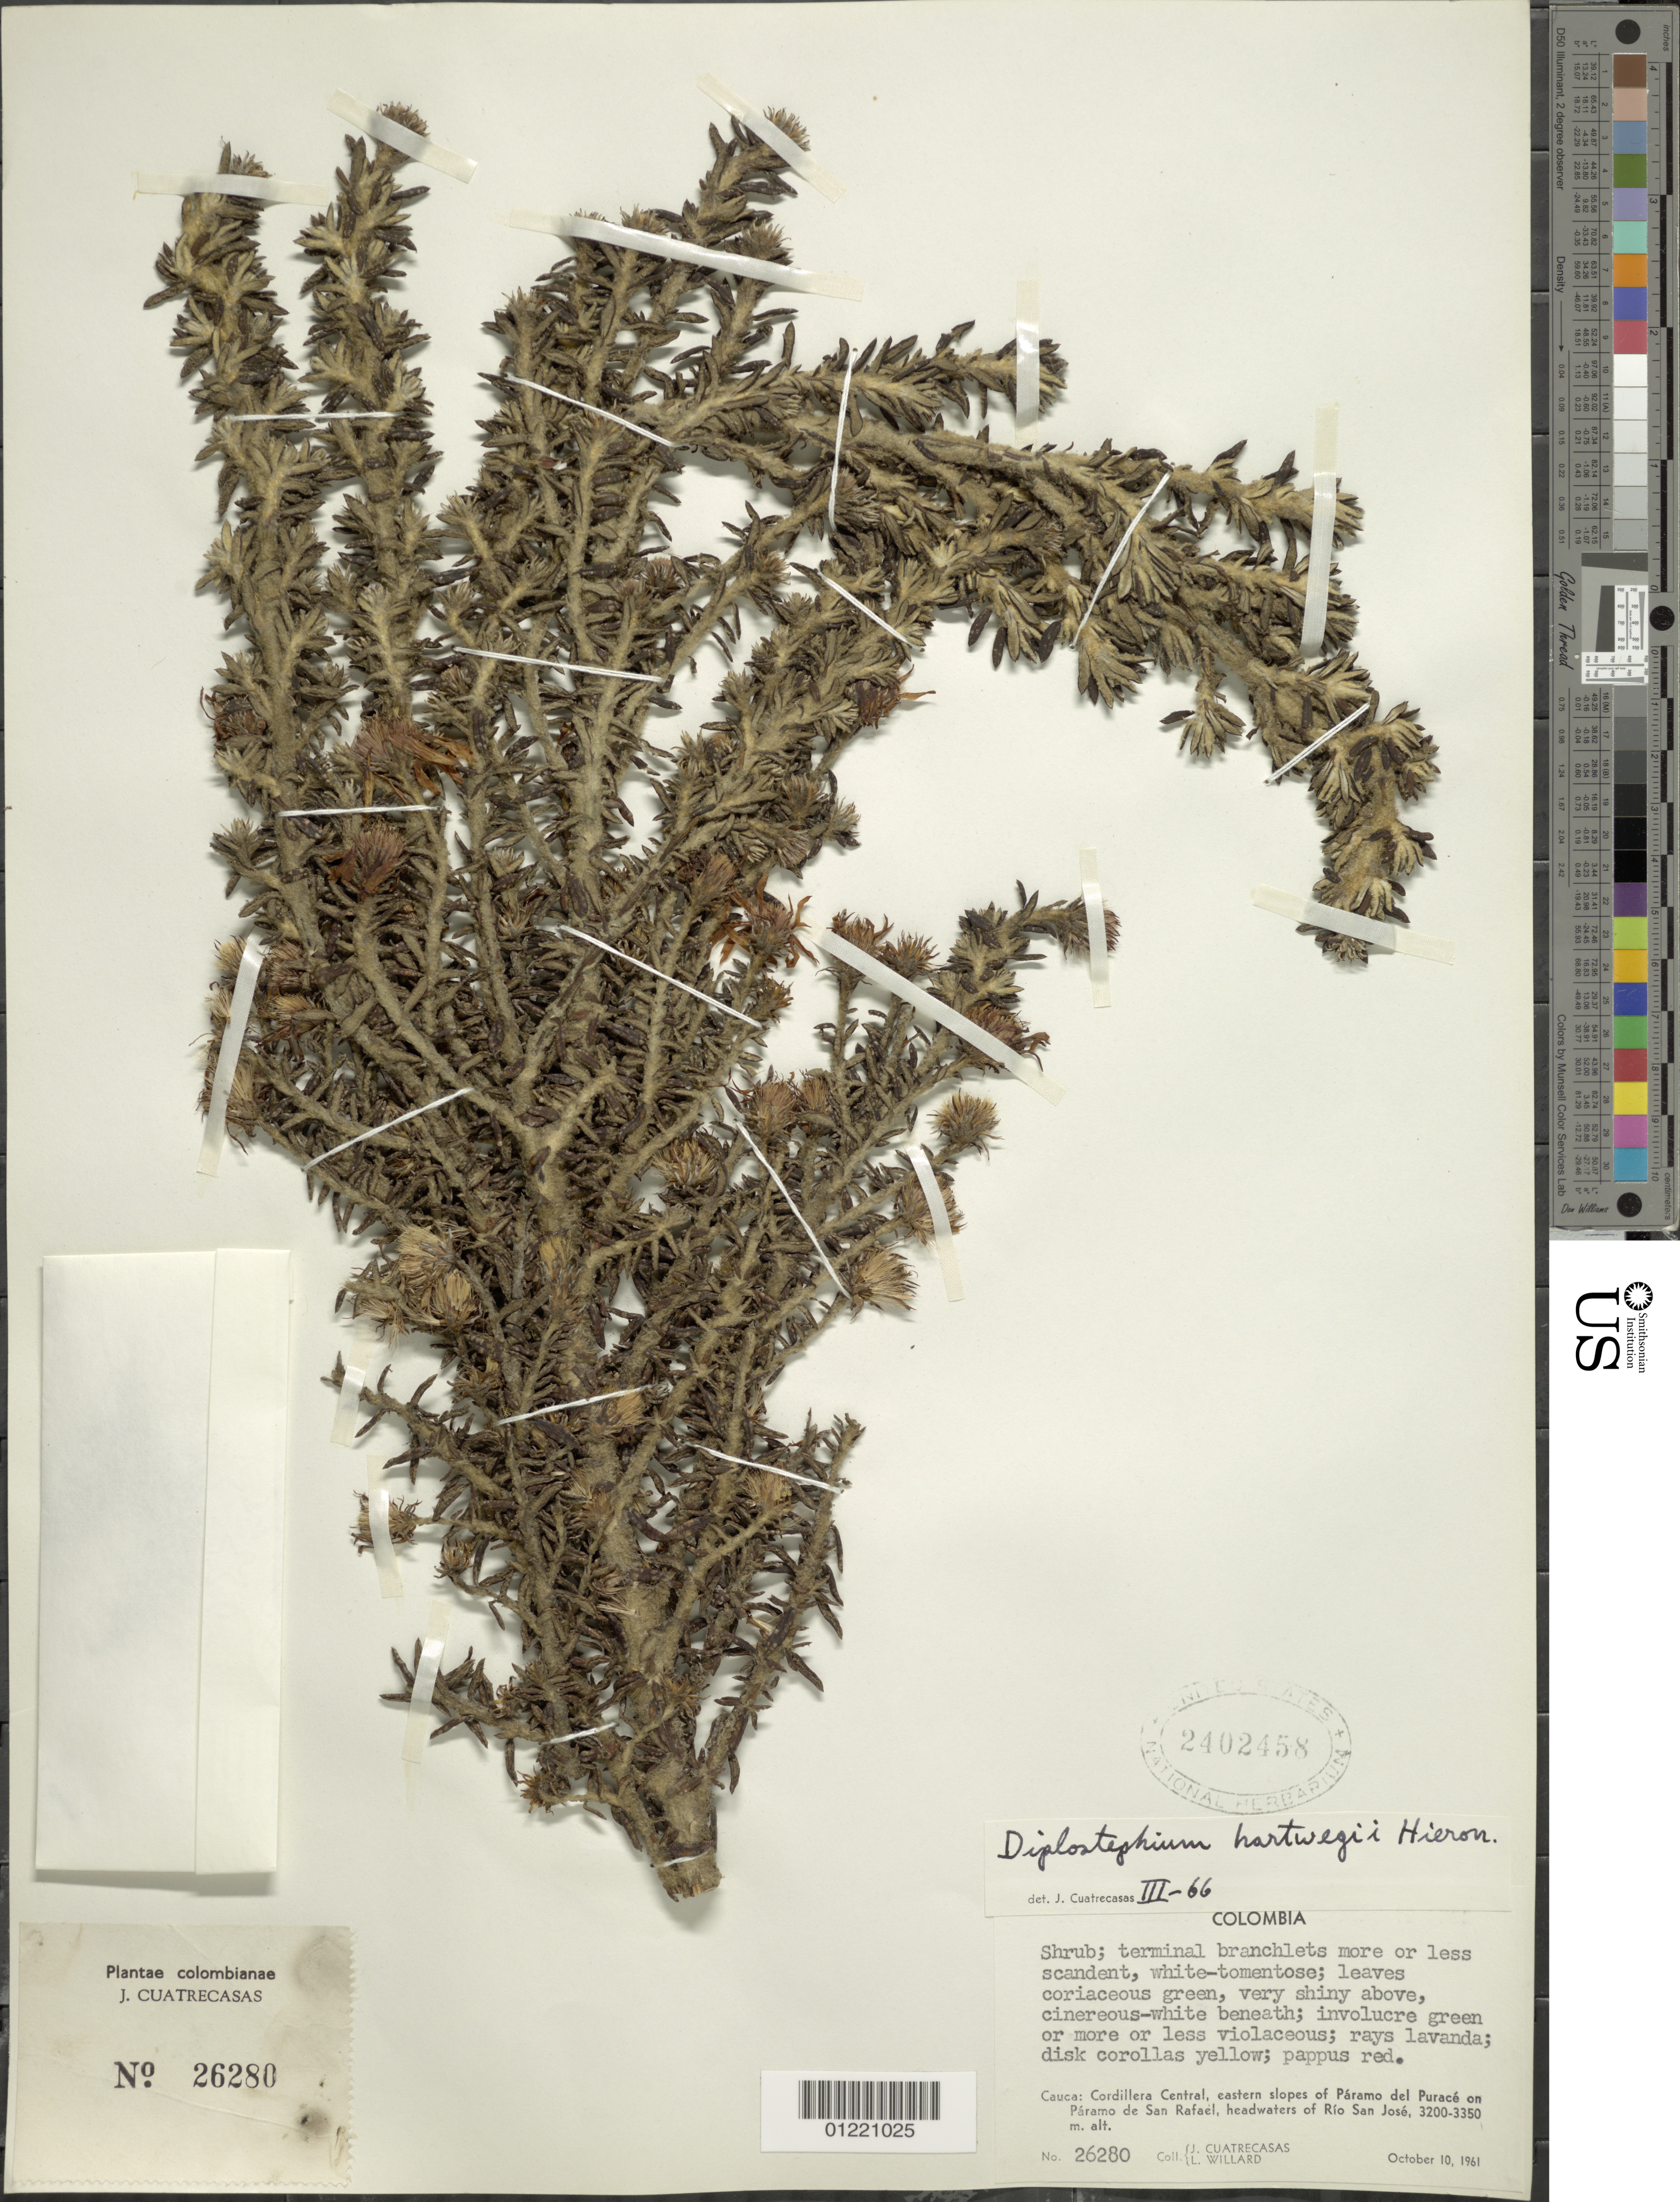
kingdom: Plantae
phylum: Tracheophyta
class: Magnoliopsida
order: Asterales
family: Asteraceae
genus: Diplostephium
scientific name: Diplostephium hartwegii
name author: Hieron.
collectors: J. Cuatrecasas & J. Willard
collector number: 26280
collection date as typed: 10 Oct 1961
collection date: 1961-10-10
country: Colombia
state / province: Cauca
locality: Cordillera Central, eastern slopes of Páramo del Purace on Páramo de San Rafael, headwaters of Río San José.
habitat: paramo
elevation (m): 3200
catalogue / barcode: US 2402458